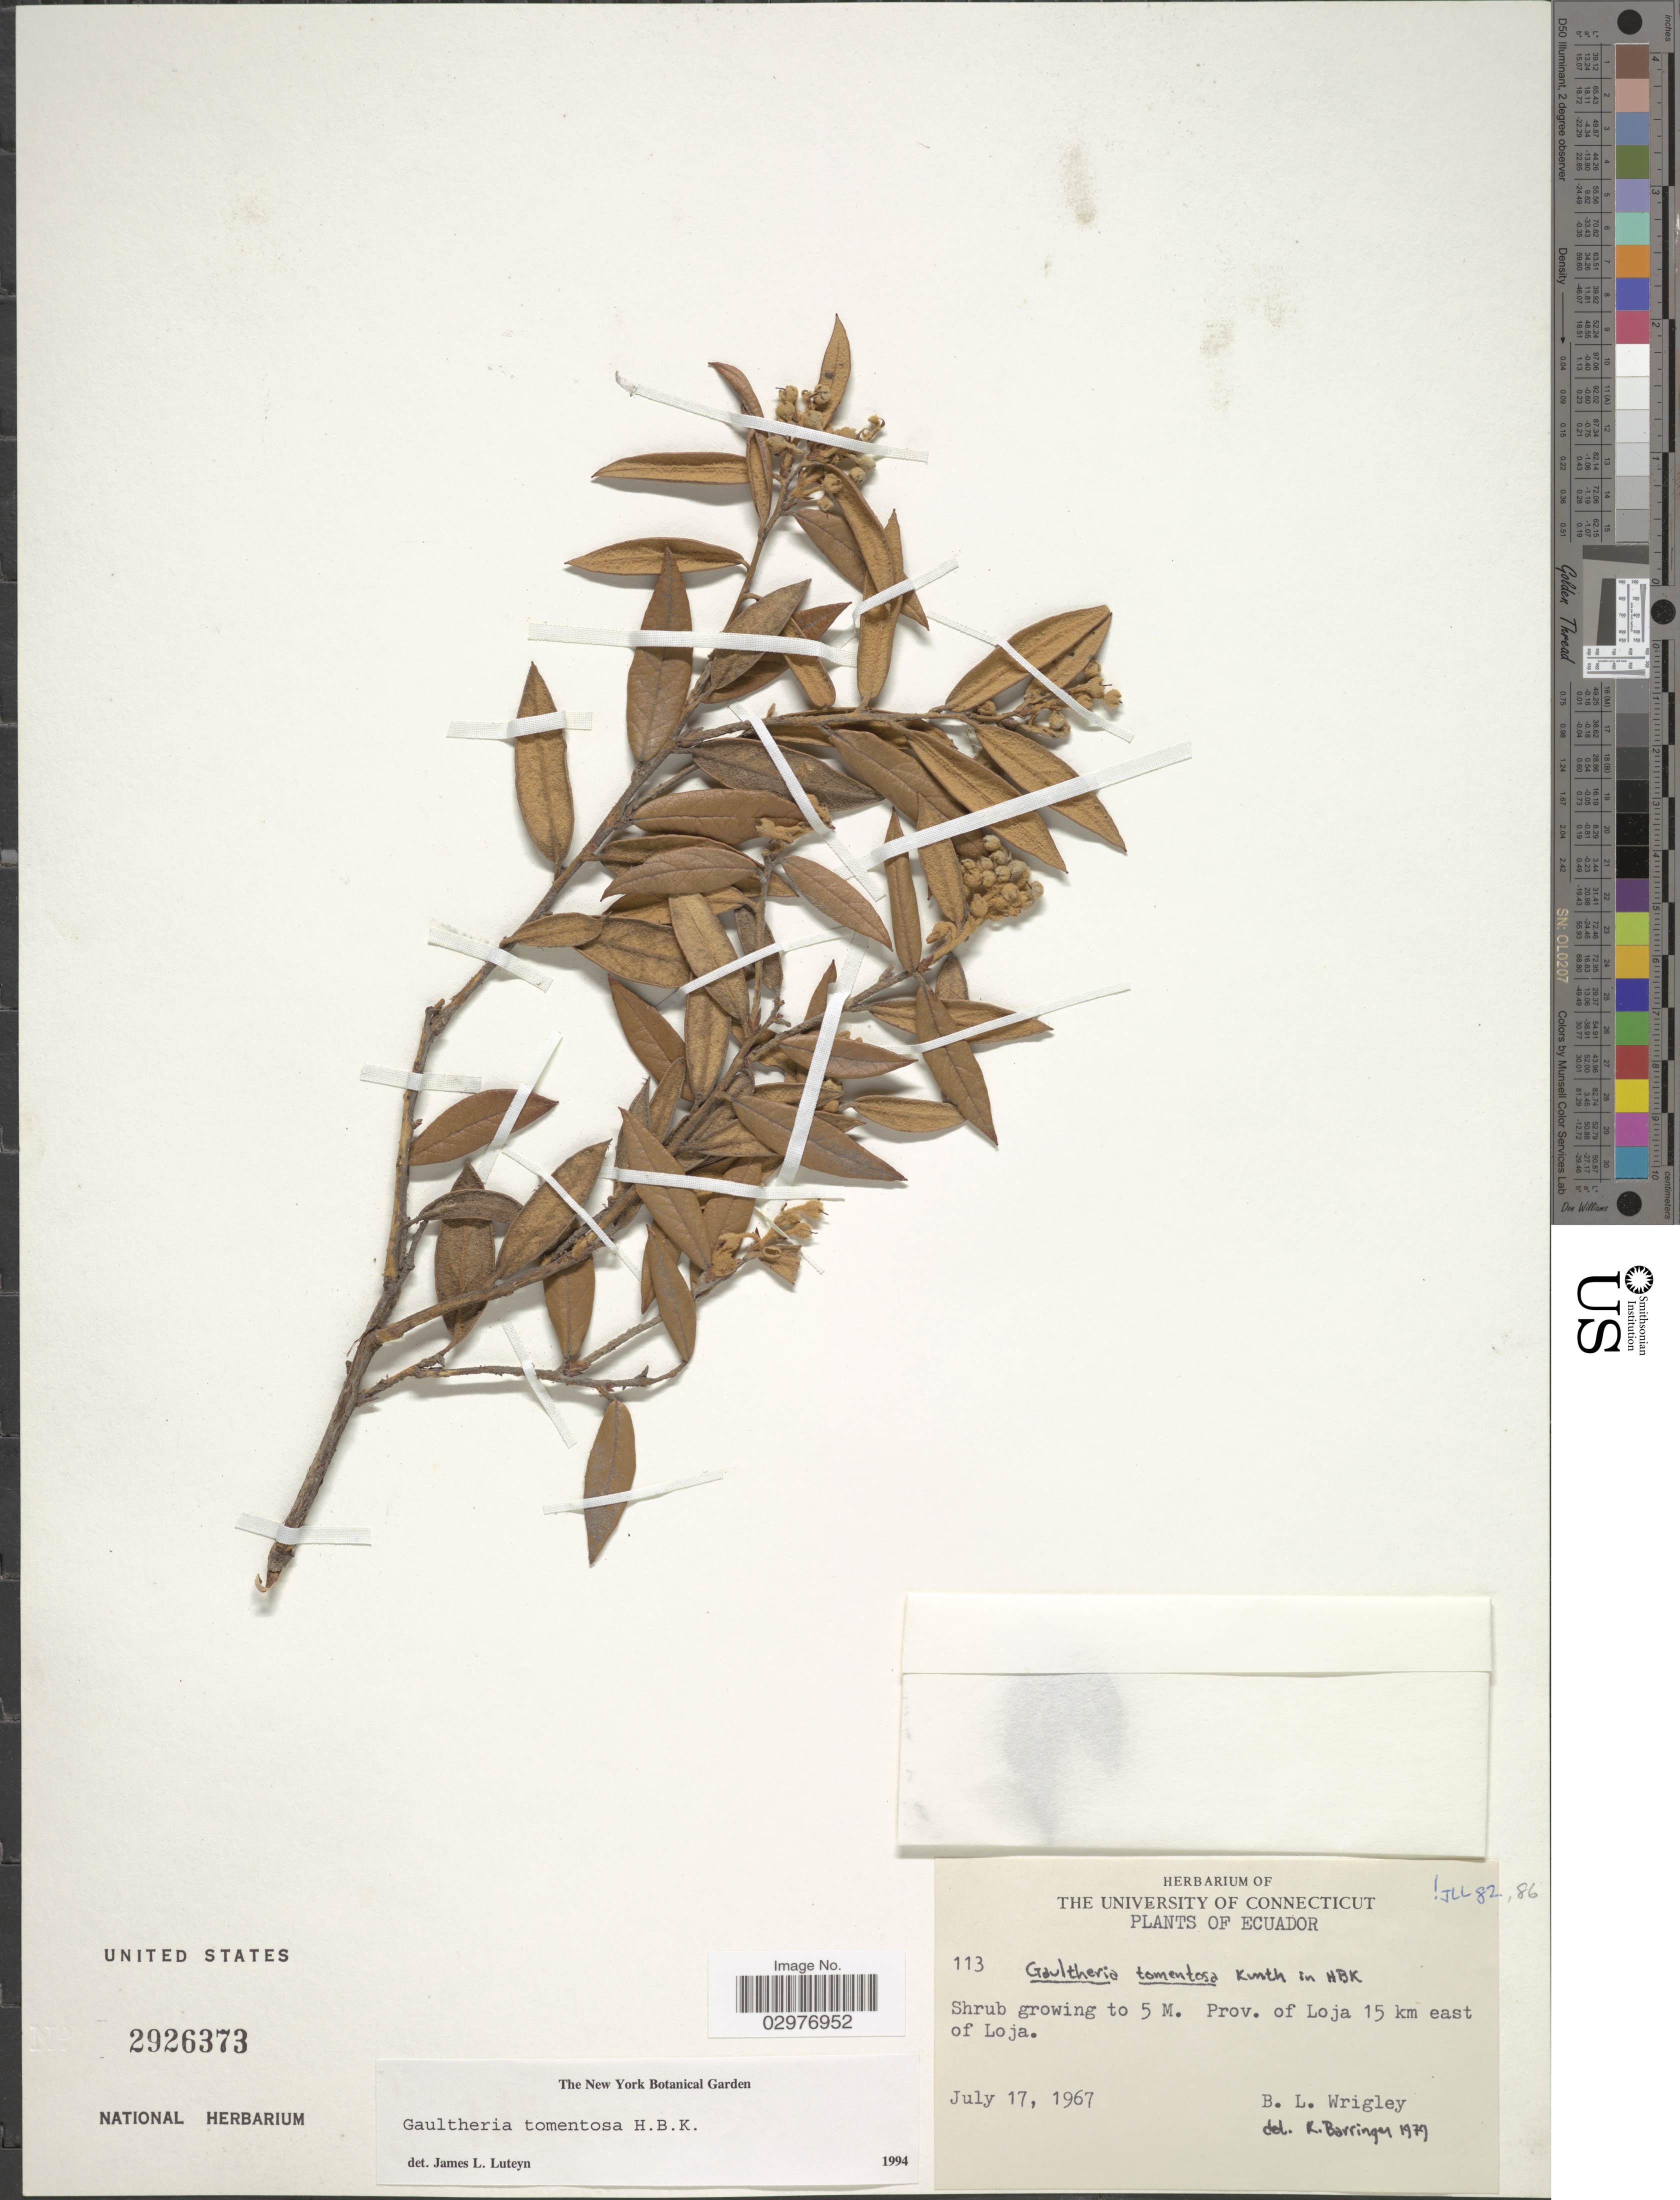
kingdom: Plantae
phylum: Tracheophyta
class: Magnoliopsida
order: Ericales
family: Ericaceae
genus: Gaultheria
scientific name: Gaultheria tomentosa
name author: Kunth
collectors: B. L. Wrigley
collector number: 113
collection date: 1967-07-17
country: Ecuador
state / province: Loja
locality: Prov. of Loja 15 km east of Loja.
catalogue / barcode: US 2926373